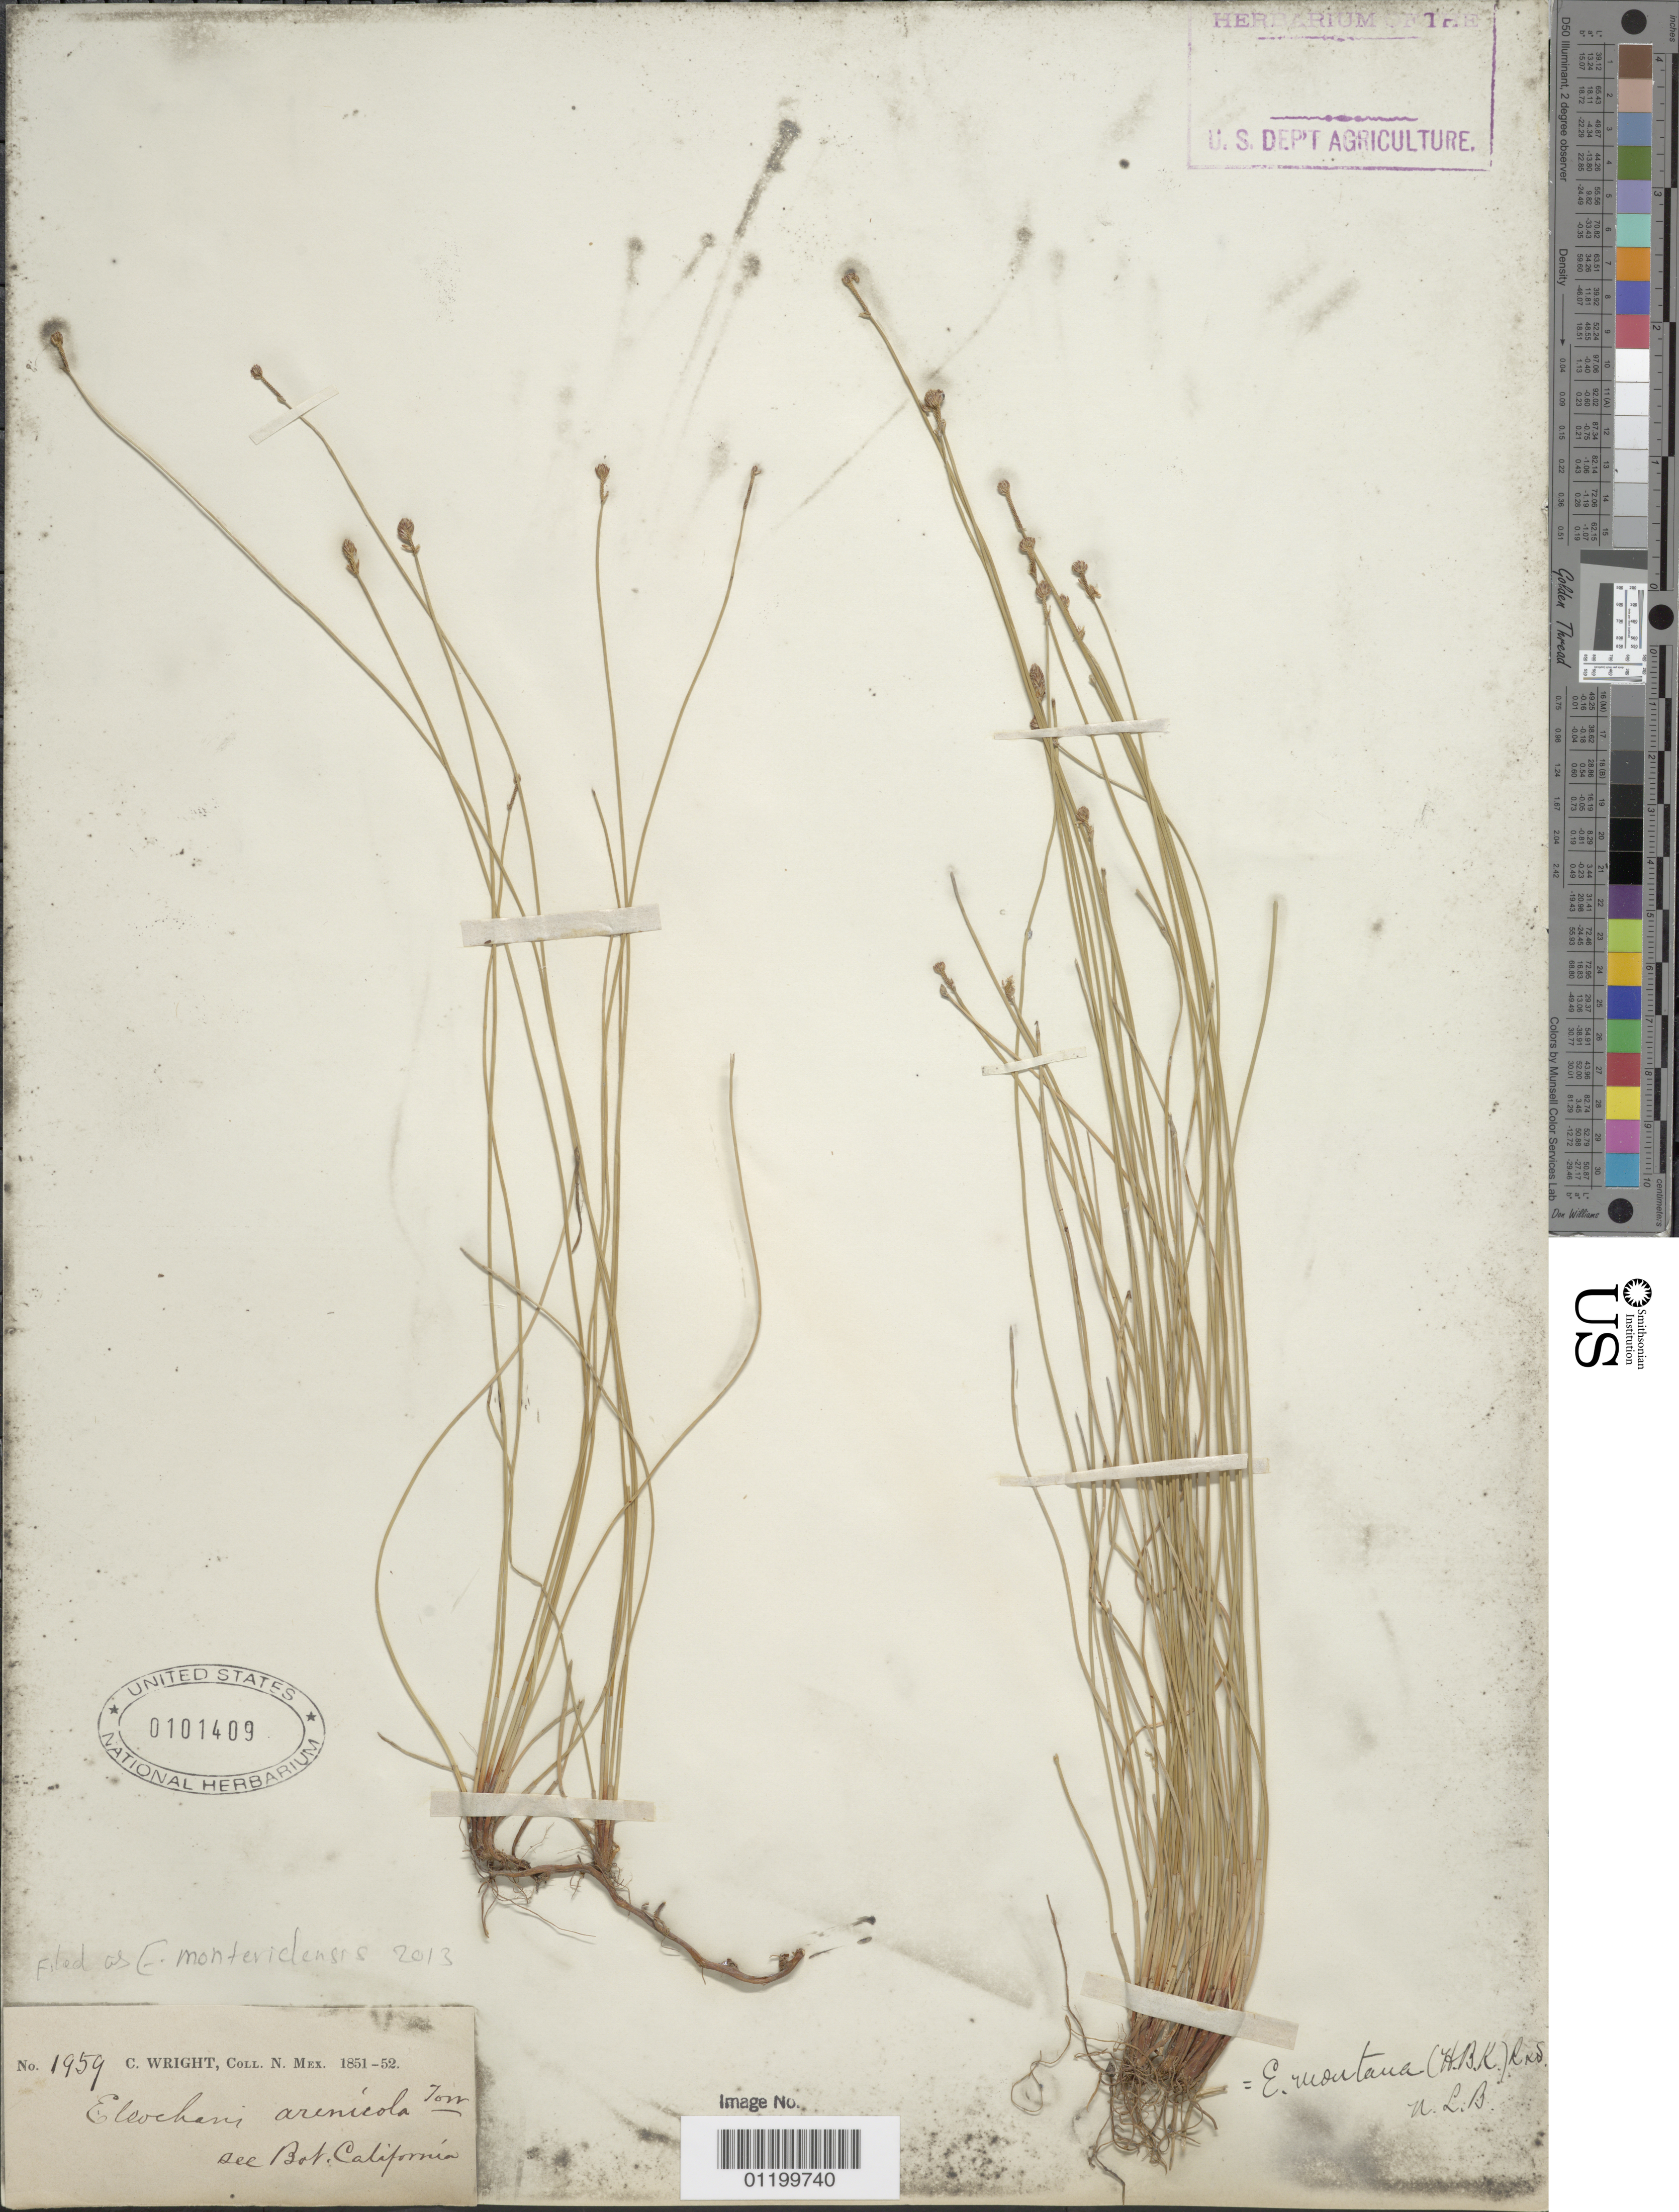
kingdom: Plantae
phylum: Tracheophyta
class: Liliopsida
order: Poales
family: Cyperaceae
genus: Eleocharis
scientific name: Eleocharis montevidensis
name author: Kunth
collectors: C. Wright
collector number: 1959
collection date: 1851/1852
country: United States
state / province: New Mexico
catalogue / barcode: US 101409